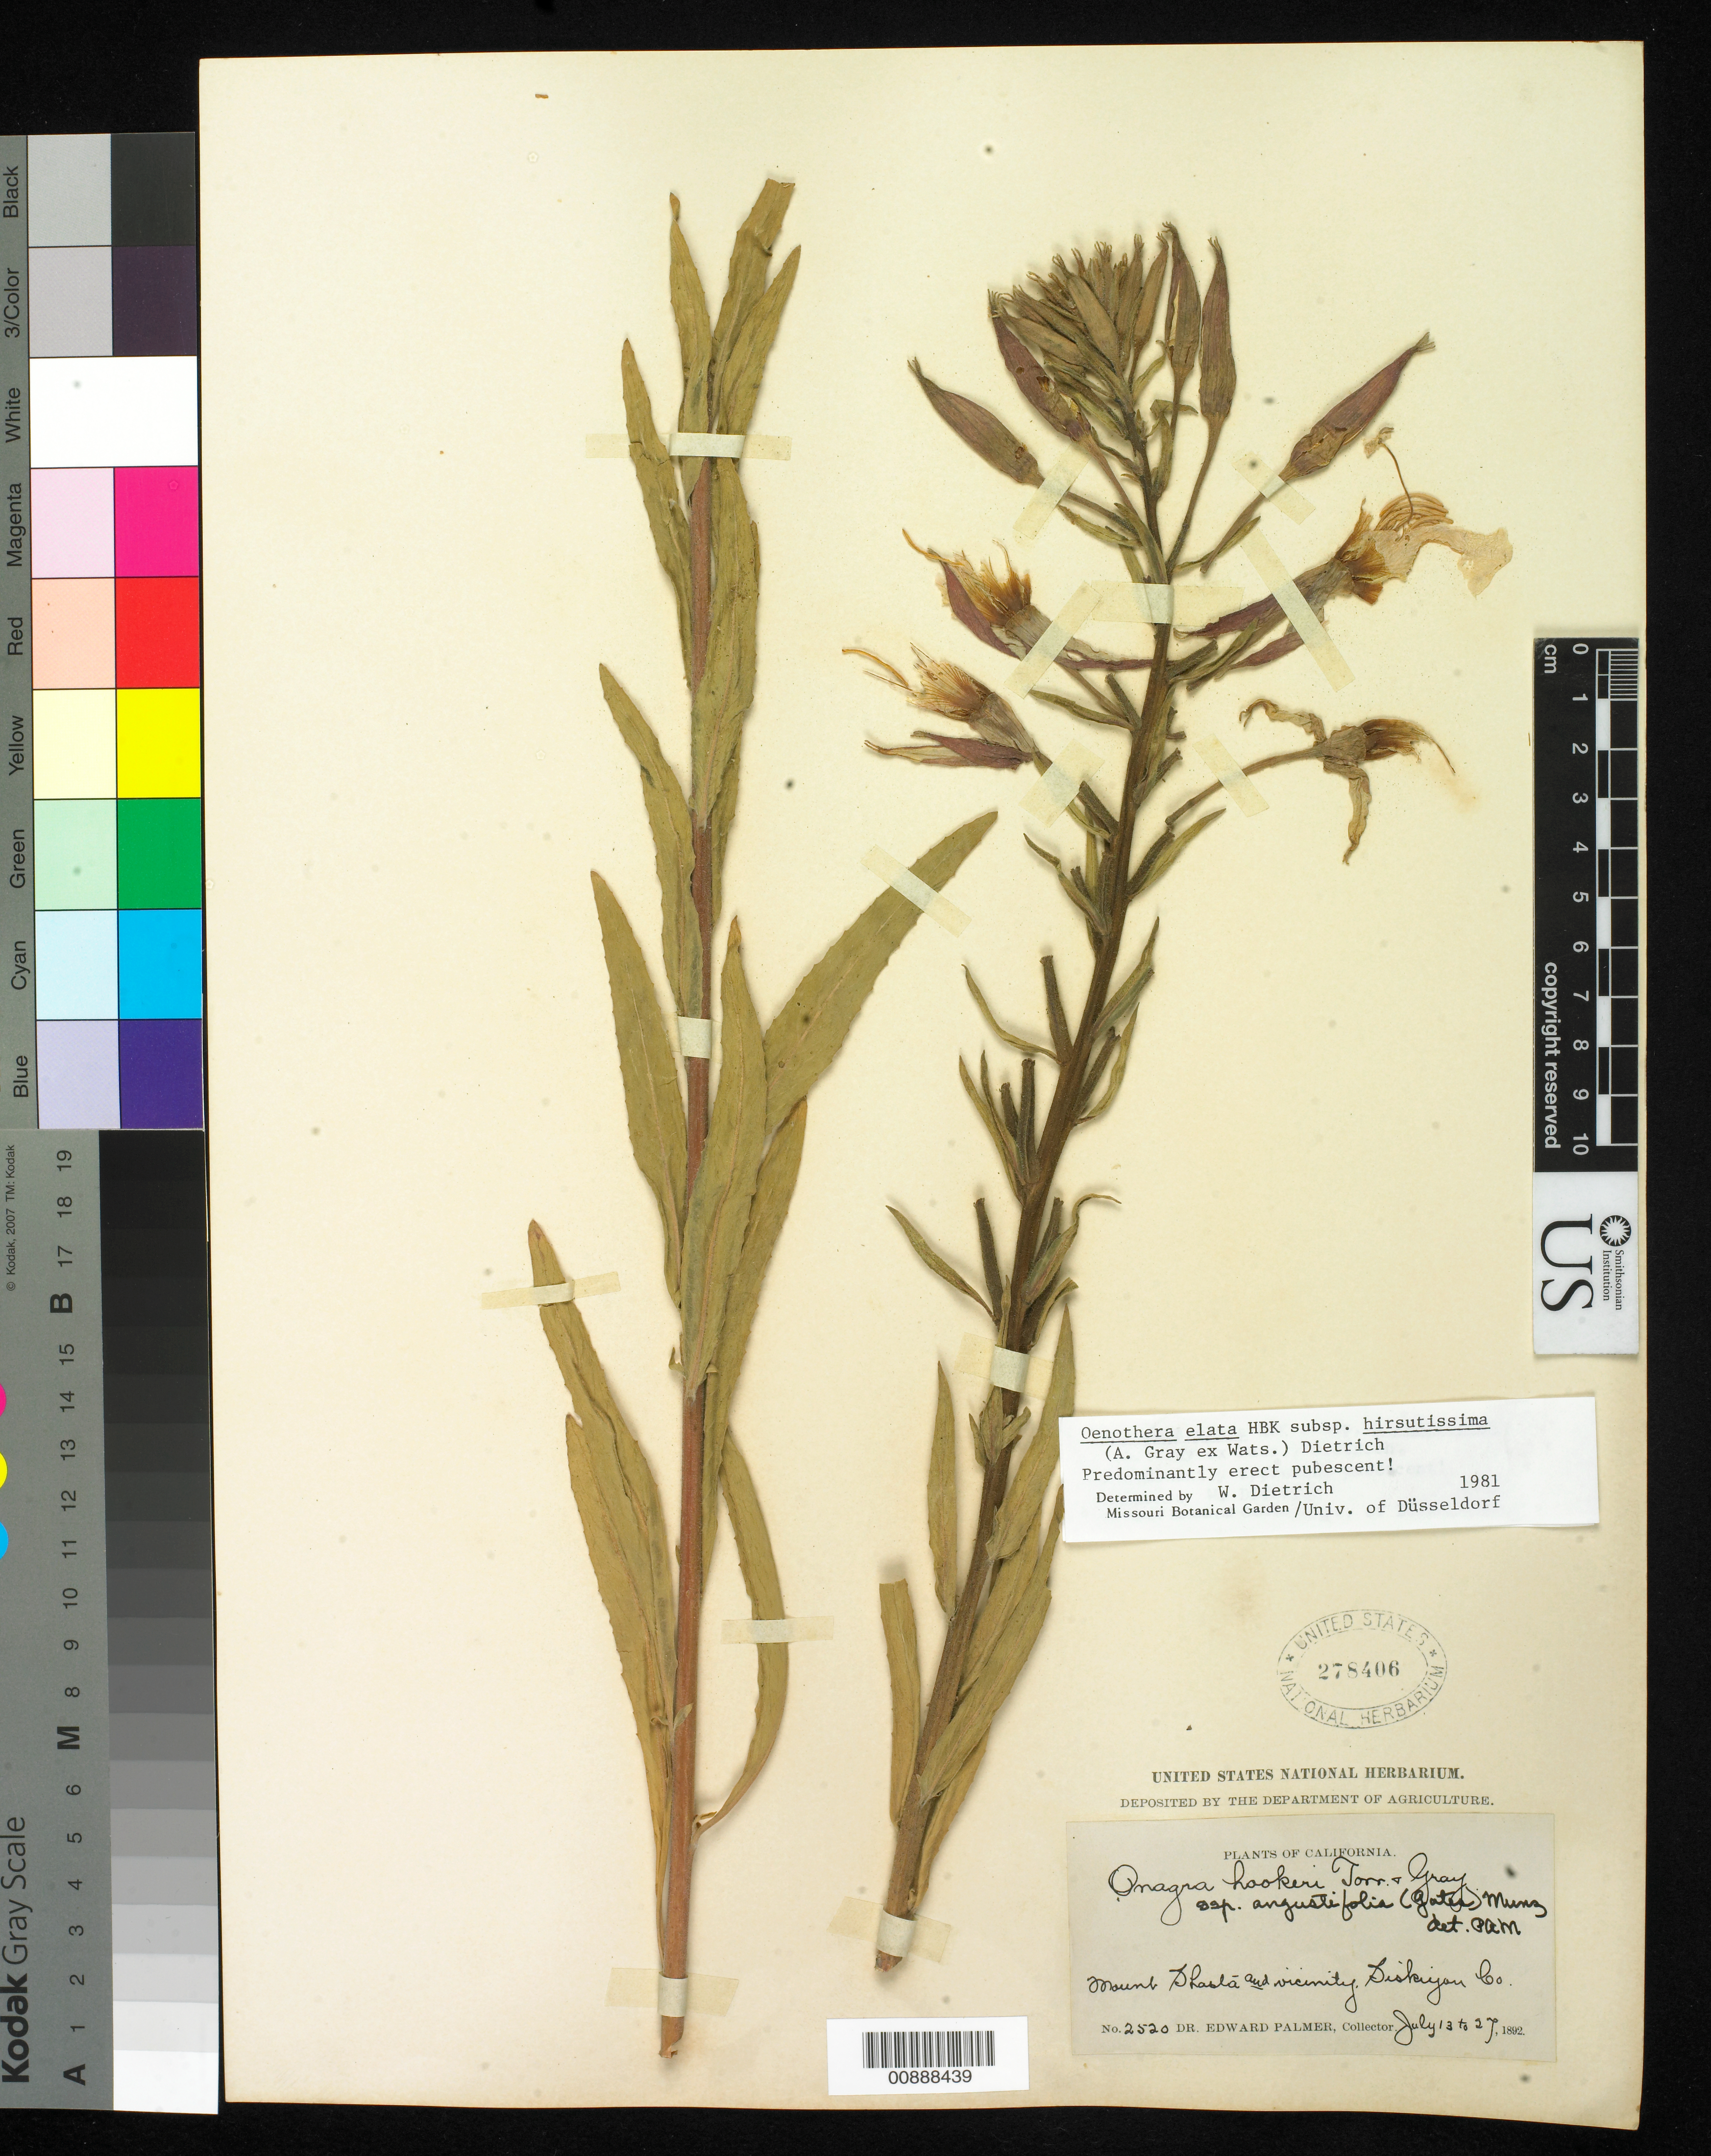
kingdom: Plantae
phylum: Tracheophyta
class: Magnoliopsida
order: Myrtales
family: Onagraceae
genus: Oenothera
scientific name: Oenothera elata subsp. hirsutissima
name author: (A. Gray ex S. Watson) W. Dietr.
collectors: E. Palmer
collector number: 2520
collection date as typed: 13 Jul 1892 to 27 Jul 1892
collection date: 1892-07-13/1892-07-27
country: United States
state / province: California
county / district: Siskiyou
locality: Mount Shasta and vicinity, Siskiyou County, California.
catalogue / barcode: US 278406